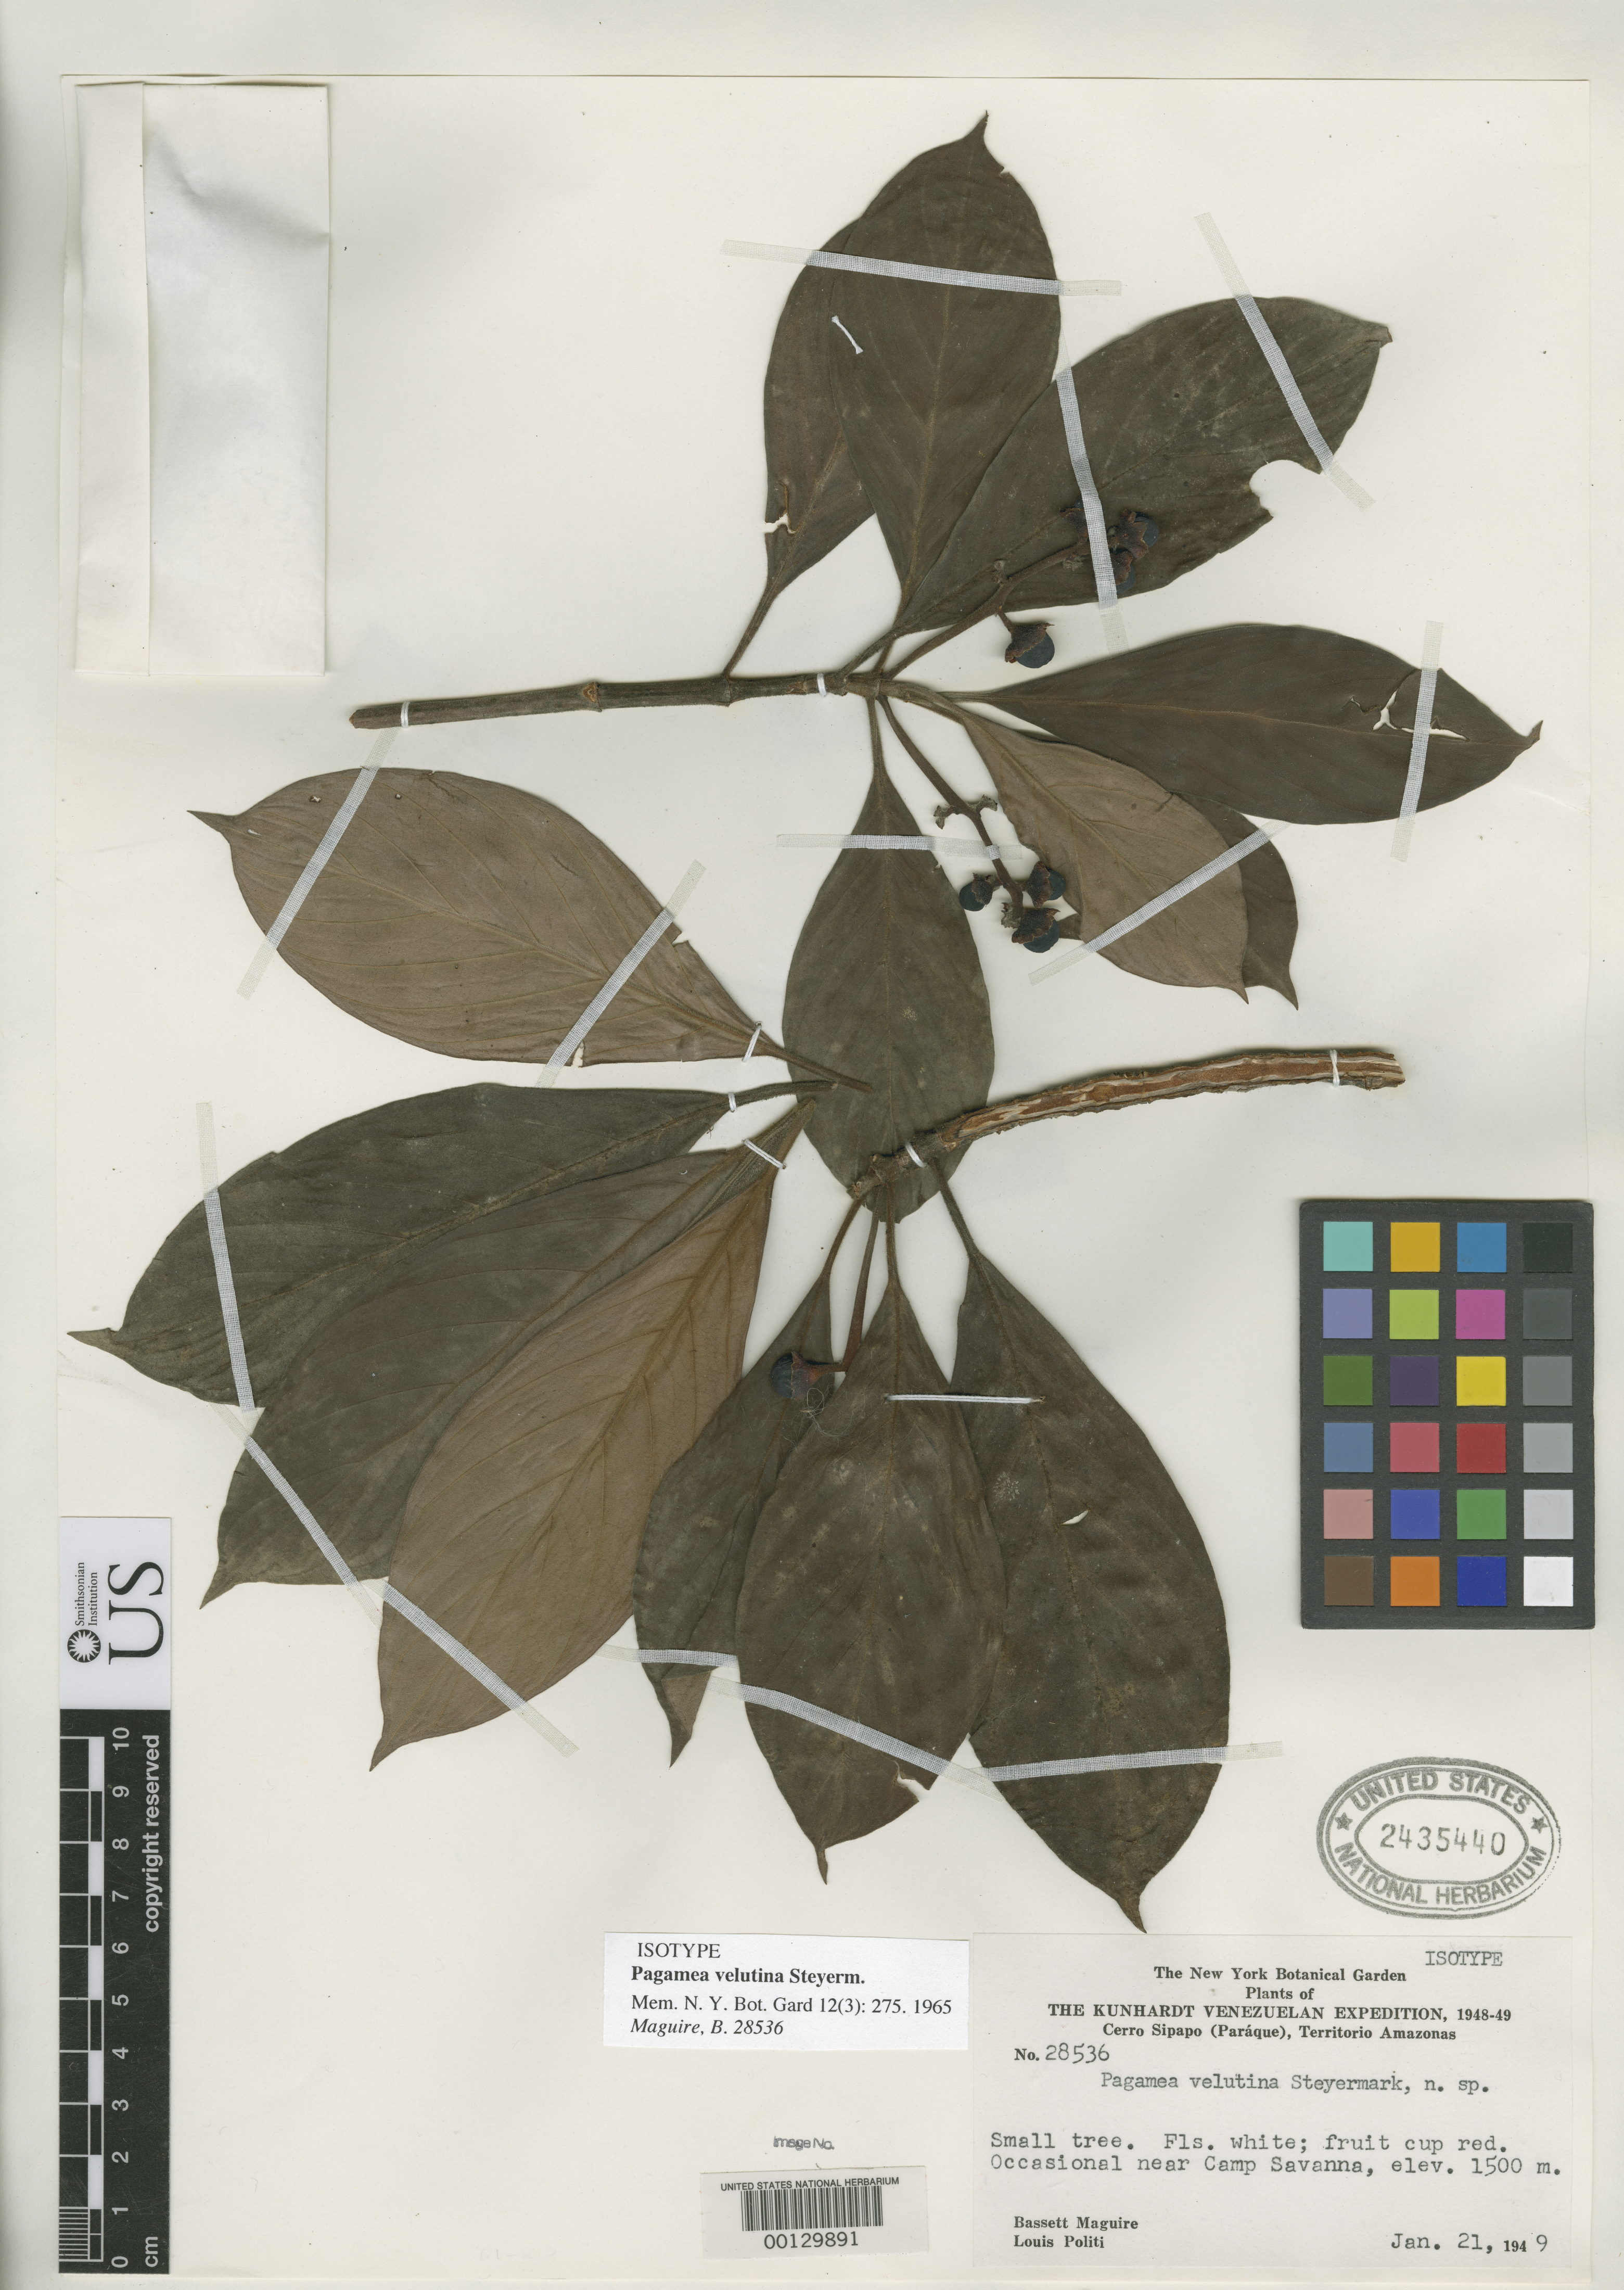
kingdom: Plantae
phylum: Tracheophyta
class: Magnoliopsida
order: Gentianales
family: Rubiaceae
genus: Pagamea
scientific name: Pagamea velutina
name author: Steyerm.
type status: Isotype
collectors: B. Maguire & L. Politi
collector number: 28536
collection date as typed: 21 Jan 1949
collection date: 1949-01-21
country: Venezuela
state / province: Amazonas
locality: Cerro Sipapo.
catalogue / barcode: US 2435440